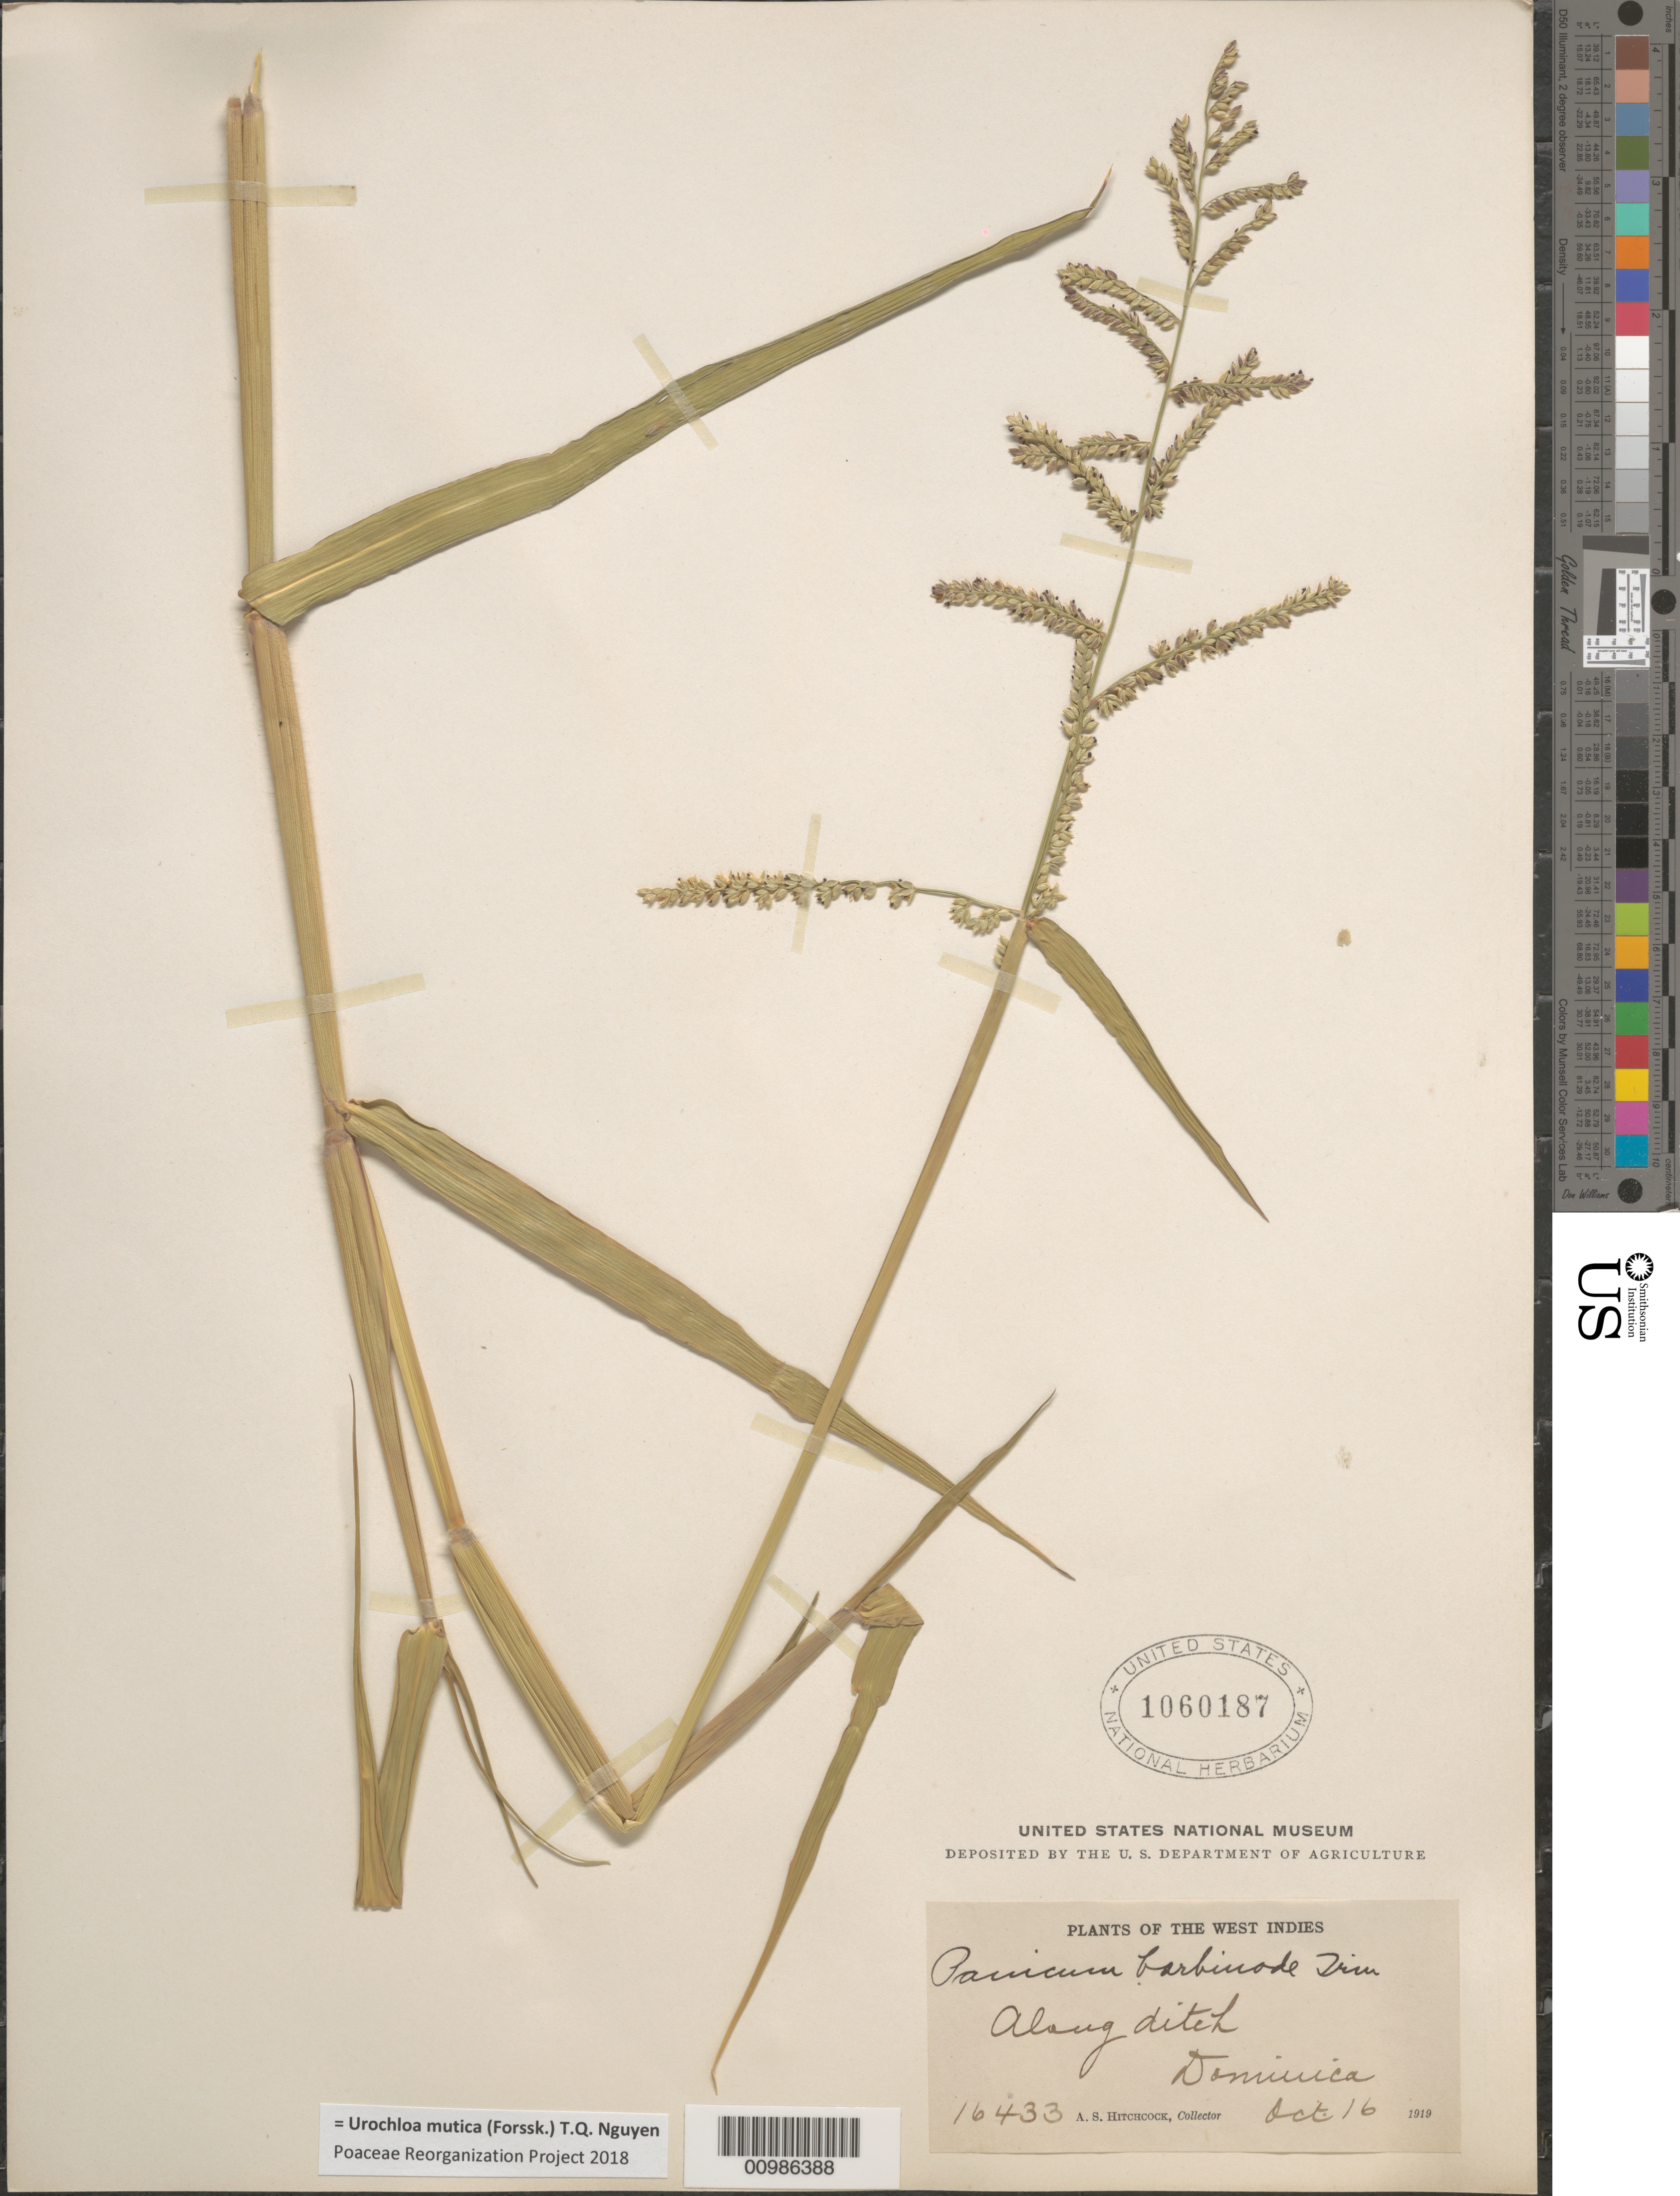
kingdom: Plantae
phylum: Tracheophyta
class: Liliopsida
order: Poales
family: Poaceae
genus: Brachiaria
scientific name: Brachiaria mutica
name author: (Forssk.) Stapf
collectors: A. S. Hitchcock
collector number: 16433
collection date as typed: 16 Oct 1919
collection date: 1919-10-16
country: Dominica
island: Dominica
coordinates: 0 N, 0 E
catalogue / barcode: US 1060187